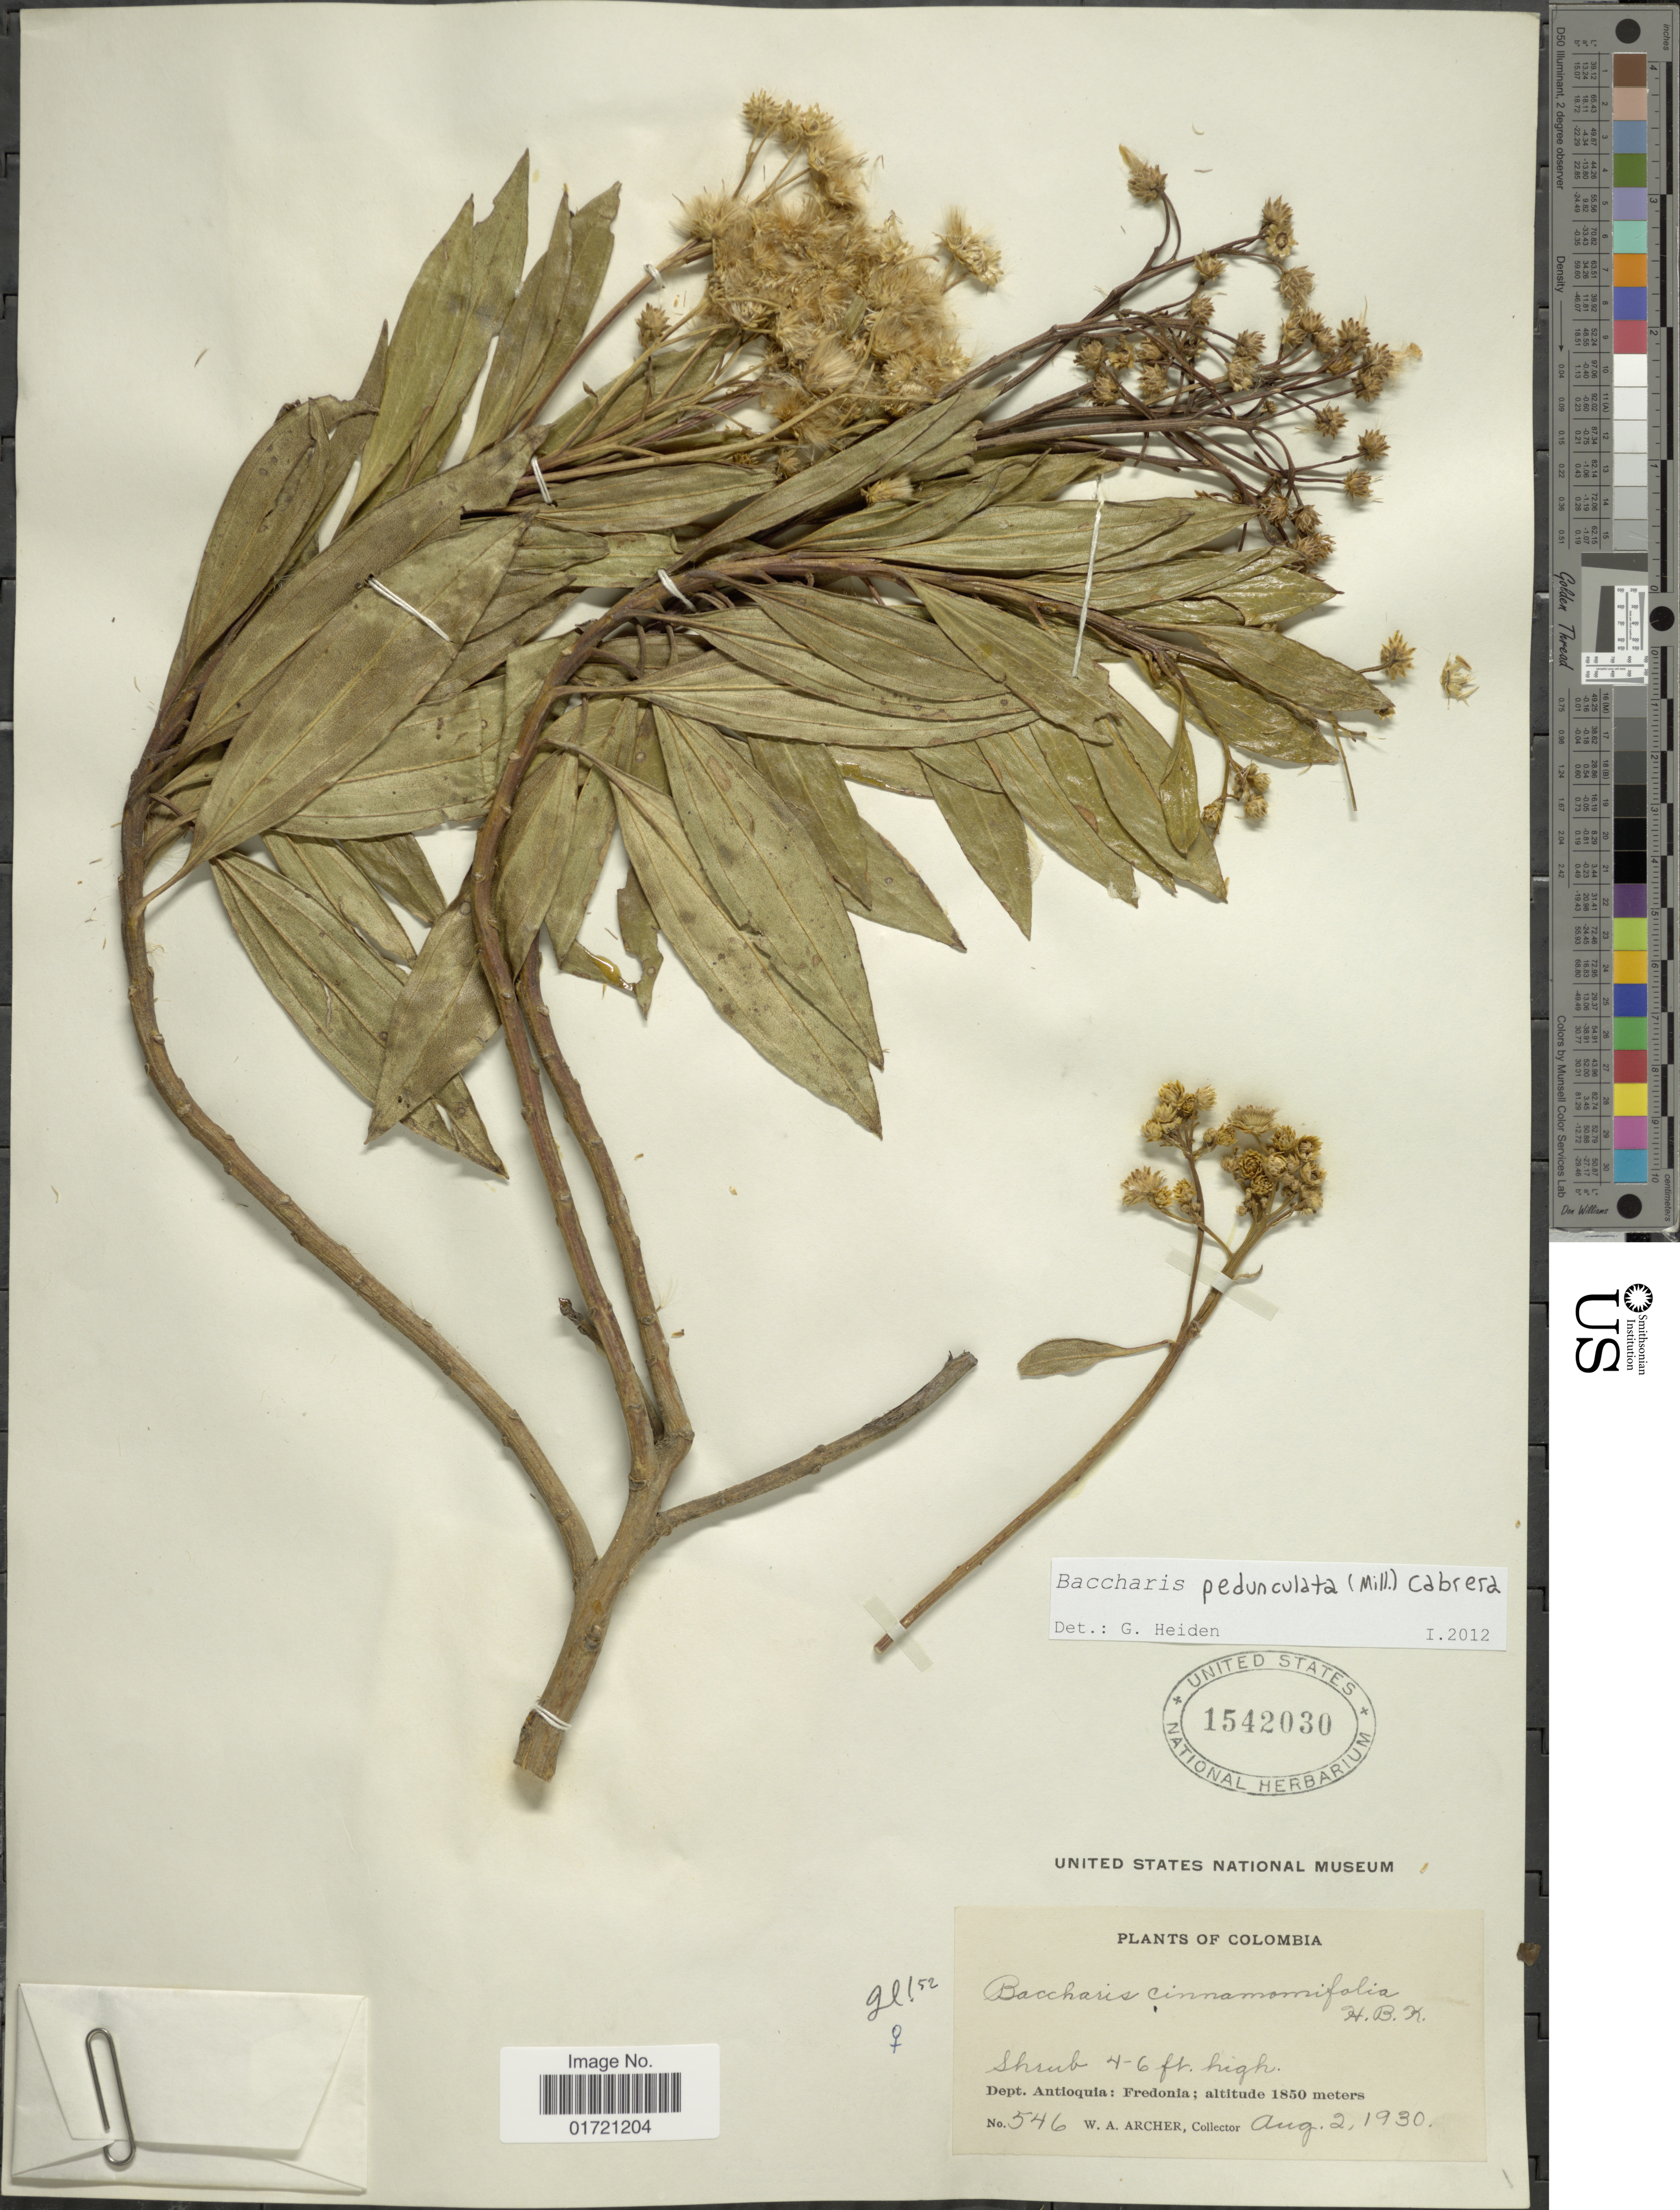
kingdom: Plantae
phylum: Tracheophyta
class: Magnoliopsida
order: Asterales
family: Asteraceae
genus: Baccharis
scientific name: Baccharis pedunculata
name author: (Mill.) Cabrera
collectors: W. A. Archer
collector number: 546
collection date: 1930-08-02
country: Colombia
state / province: Antioquia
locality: Dept. Antioquia: Fredonia.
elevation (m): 1850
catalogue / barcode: US 1542030